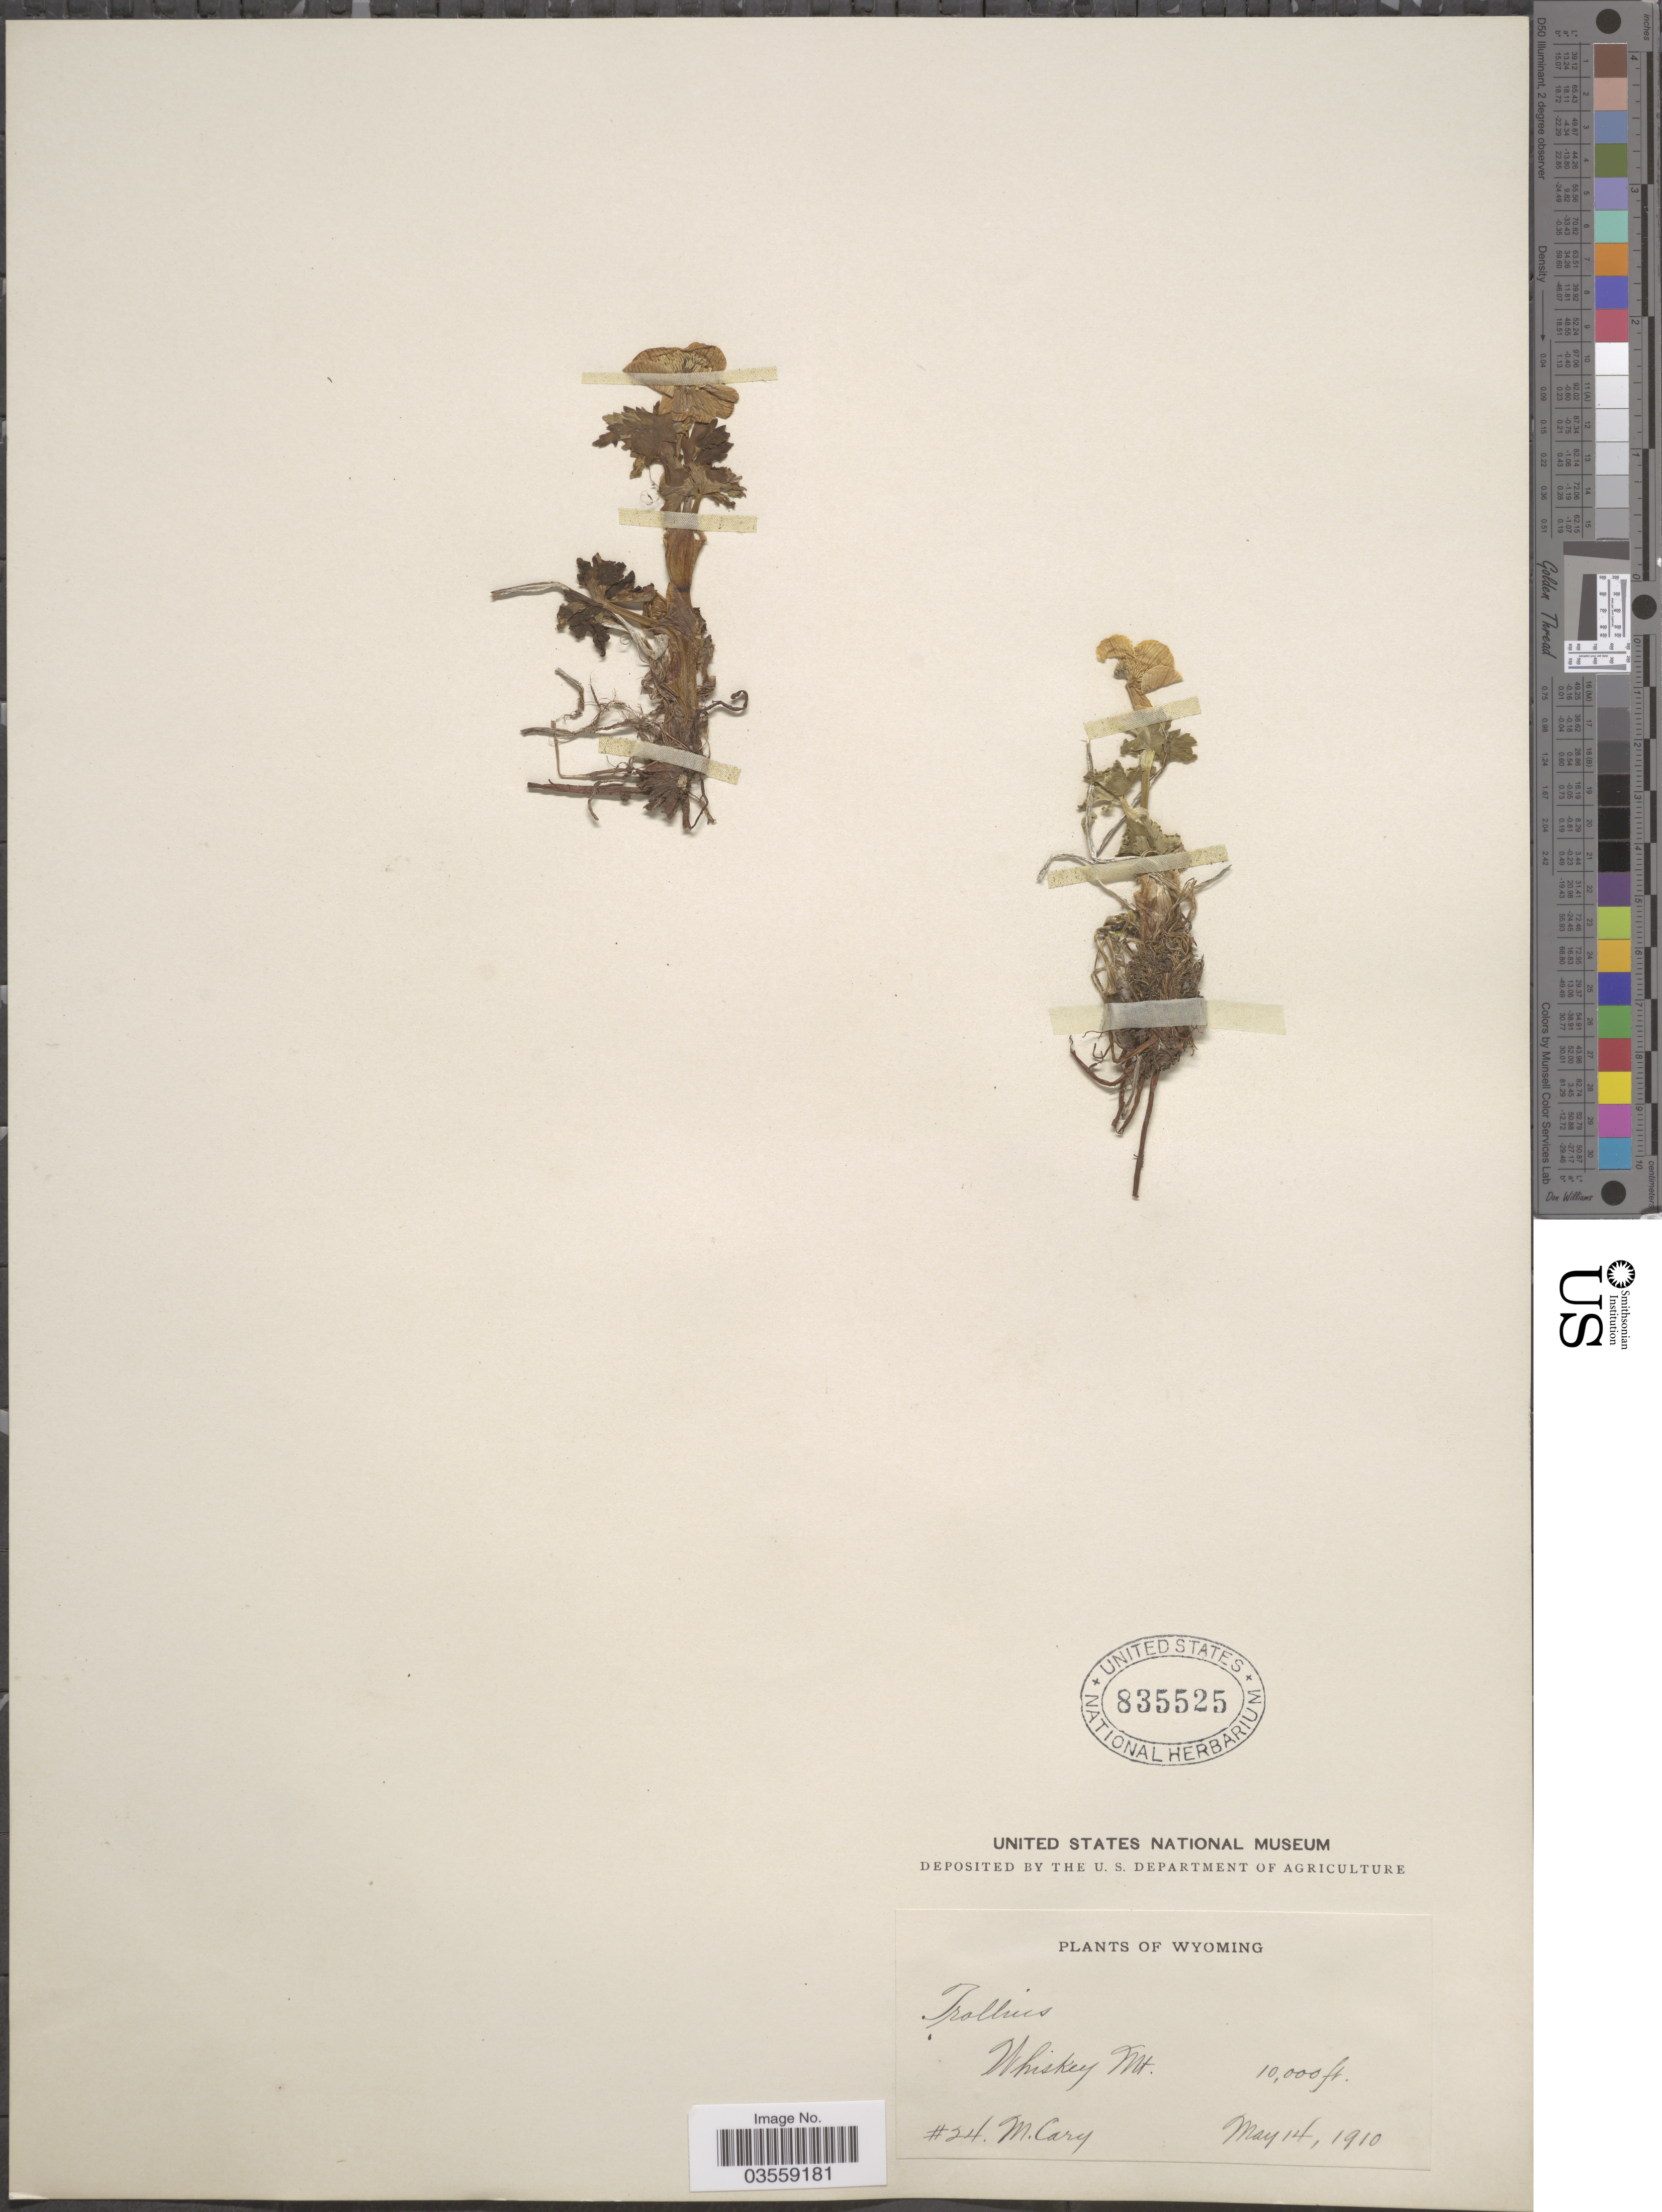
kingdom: Plantae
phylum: Tracheophyta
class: Magnoliopsida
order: Ranunculales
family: Ranunculaceae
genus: Trollius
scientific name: Trollius laxus var. albiflorus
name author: A. Gray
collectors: M. Cary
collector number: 24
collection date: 1910-05-14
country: United States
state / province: Wyoming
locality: Whiskey Mt.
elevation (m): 3048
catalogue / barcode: US 835525